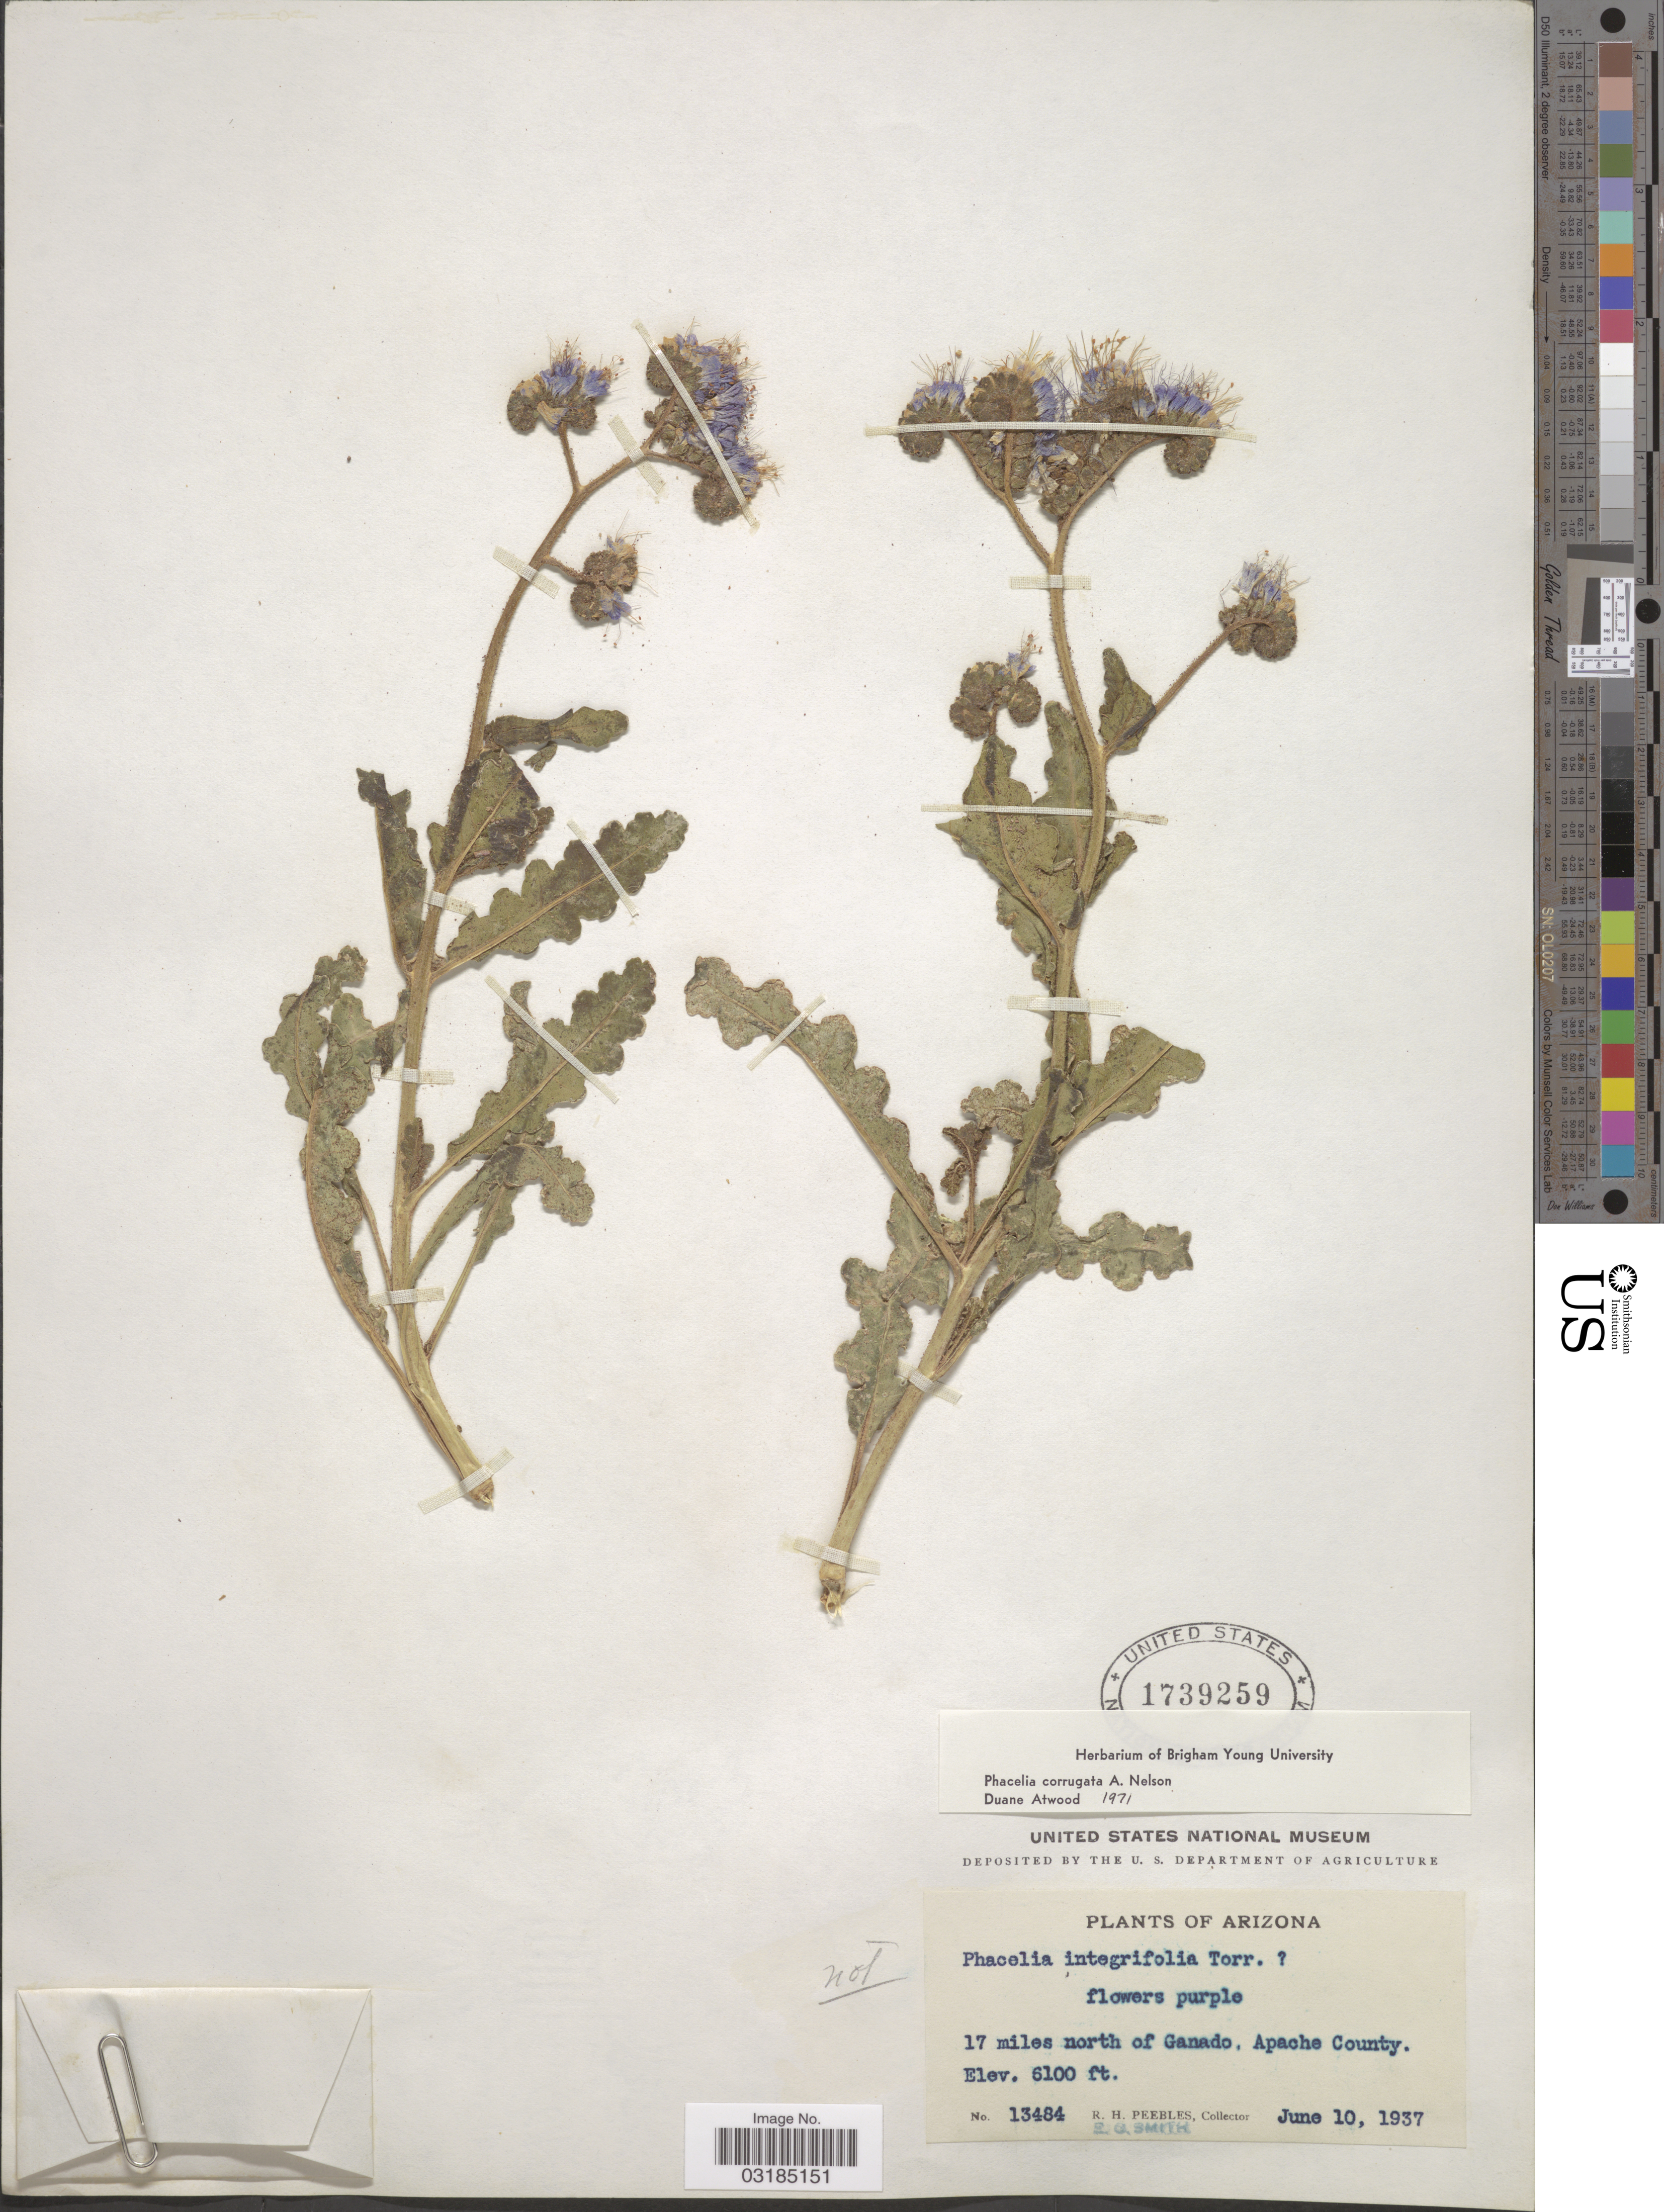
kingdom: Plantae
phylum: Tracheophyta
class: Magnoliopsida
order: Boraginales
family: Hydrophyllaceae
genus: Phacelia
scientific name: Phacelia corrugata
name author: A. Nelson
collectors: R. H. Peebles & E. G. Smith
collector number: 13484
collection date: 1937-06-10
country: United States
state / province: Arizona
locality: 17 miles north of Ganado, Apache County.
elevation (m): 1859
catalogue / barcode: US 1739259